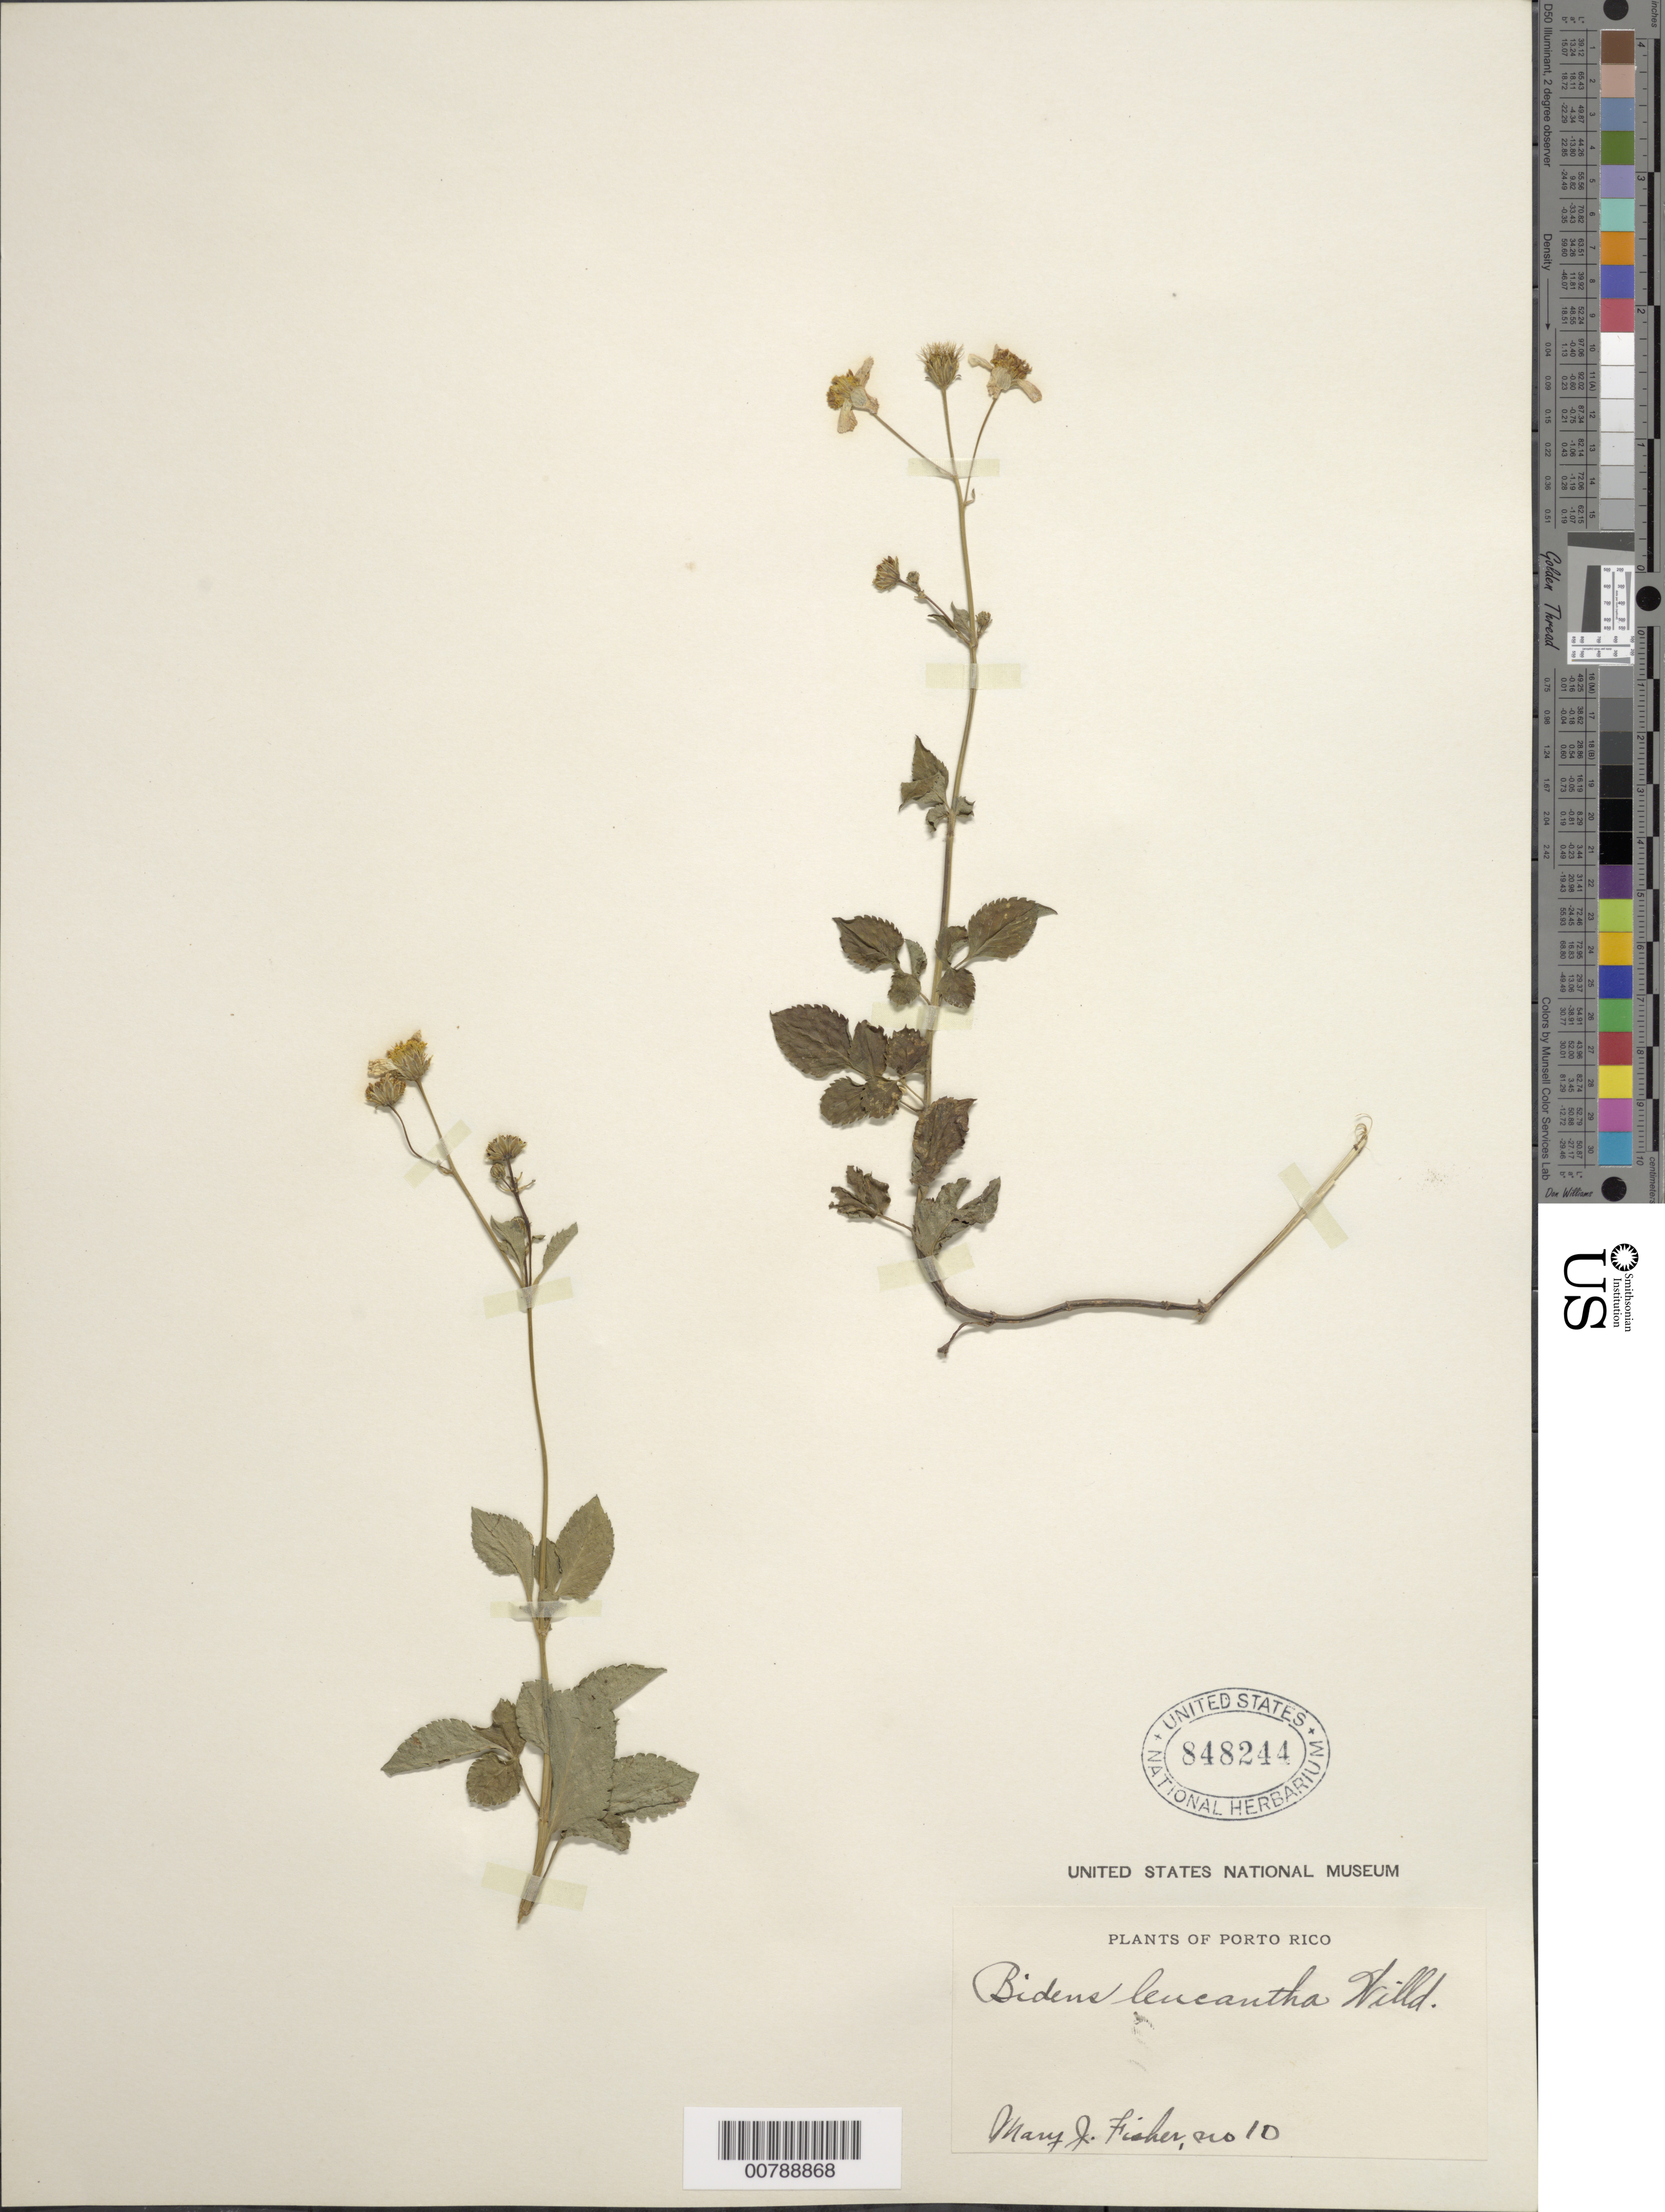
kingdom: Plantae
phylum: Tracheophyta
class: Magnoliopsida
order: Asterales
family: Asteraceae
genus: Bidens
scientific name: Bidens alba var. radiata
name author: (Sch. Bip.) R.E. Ballard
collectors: M. J. Fisher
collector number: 10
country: Puerto Rico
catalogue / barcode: US 848244